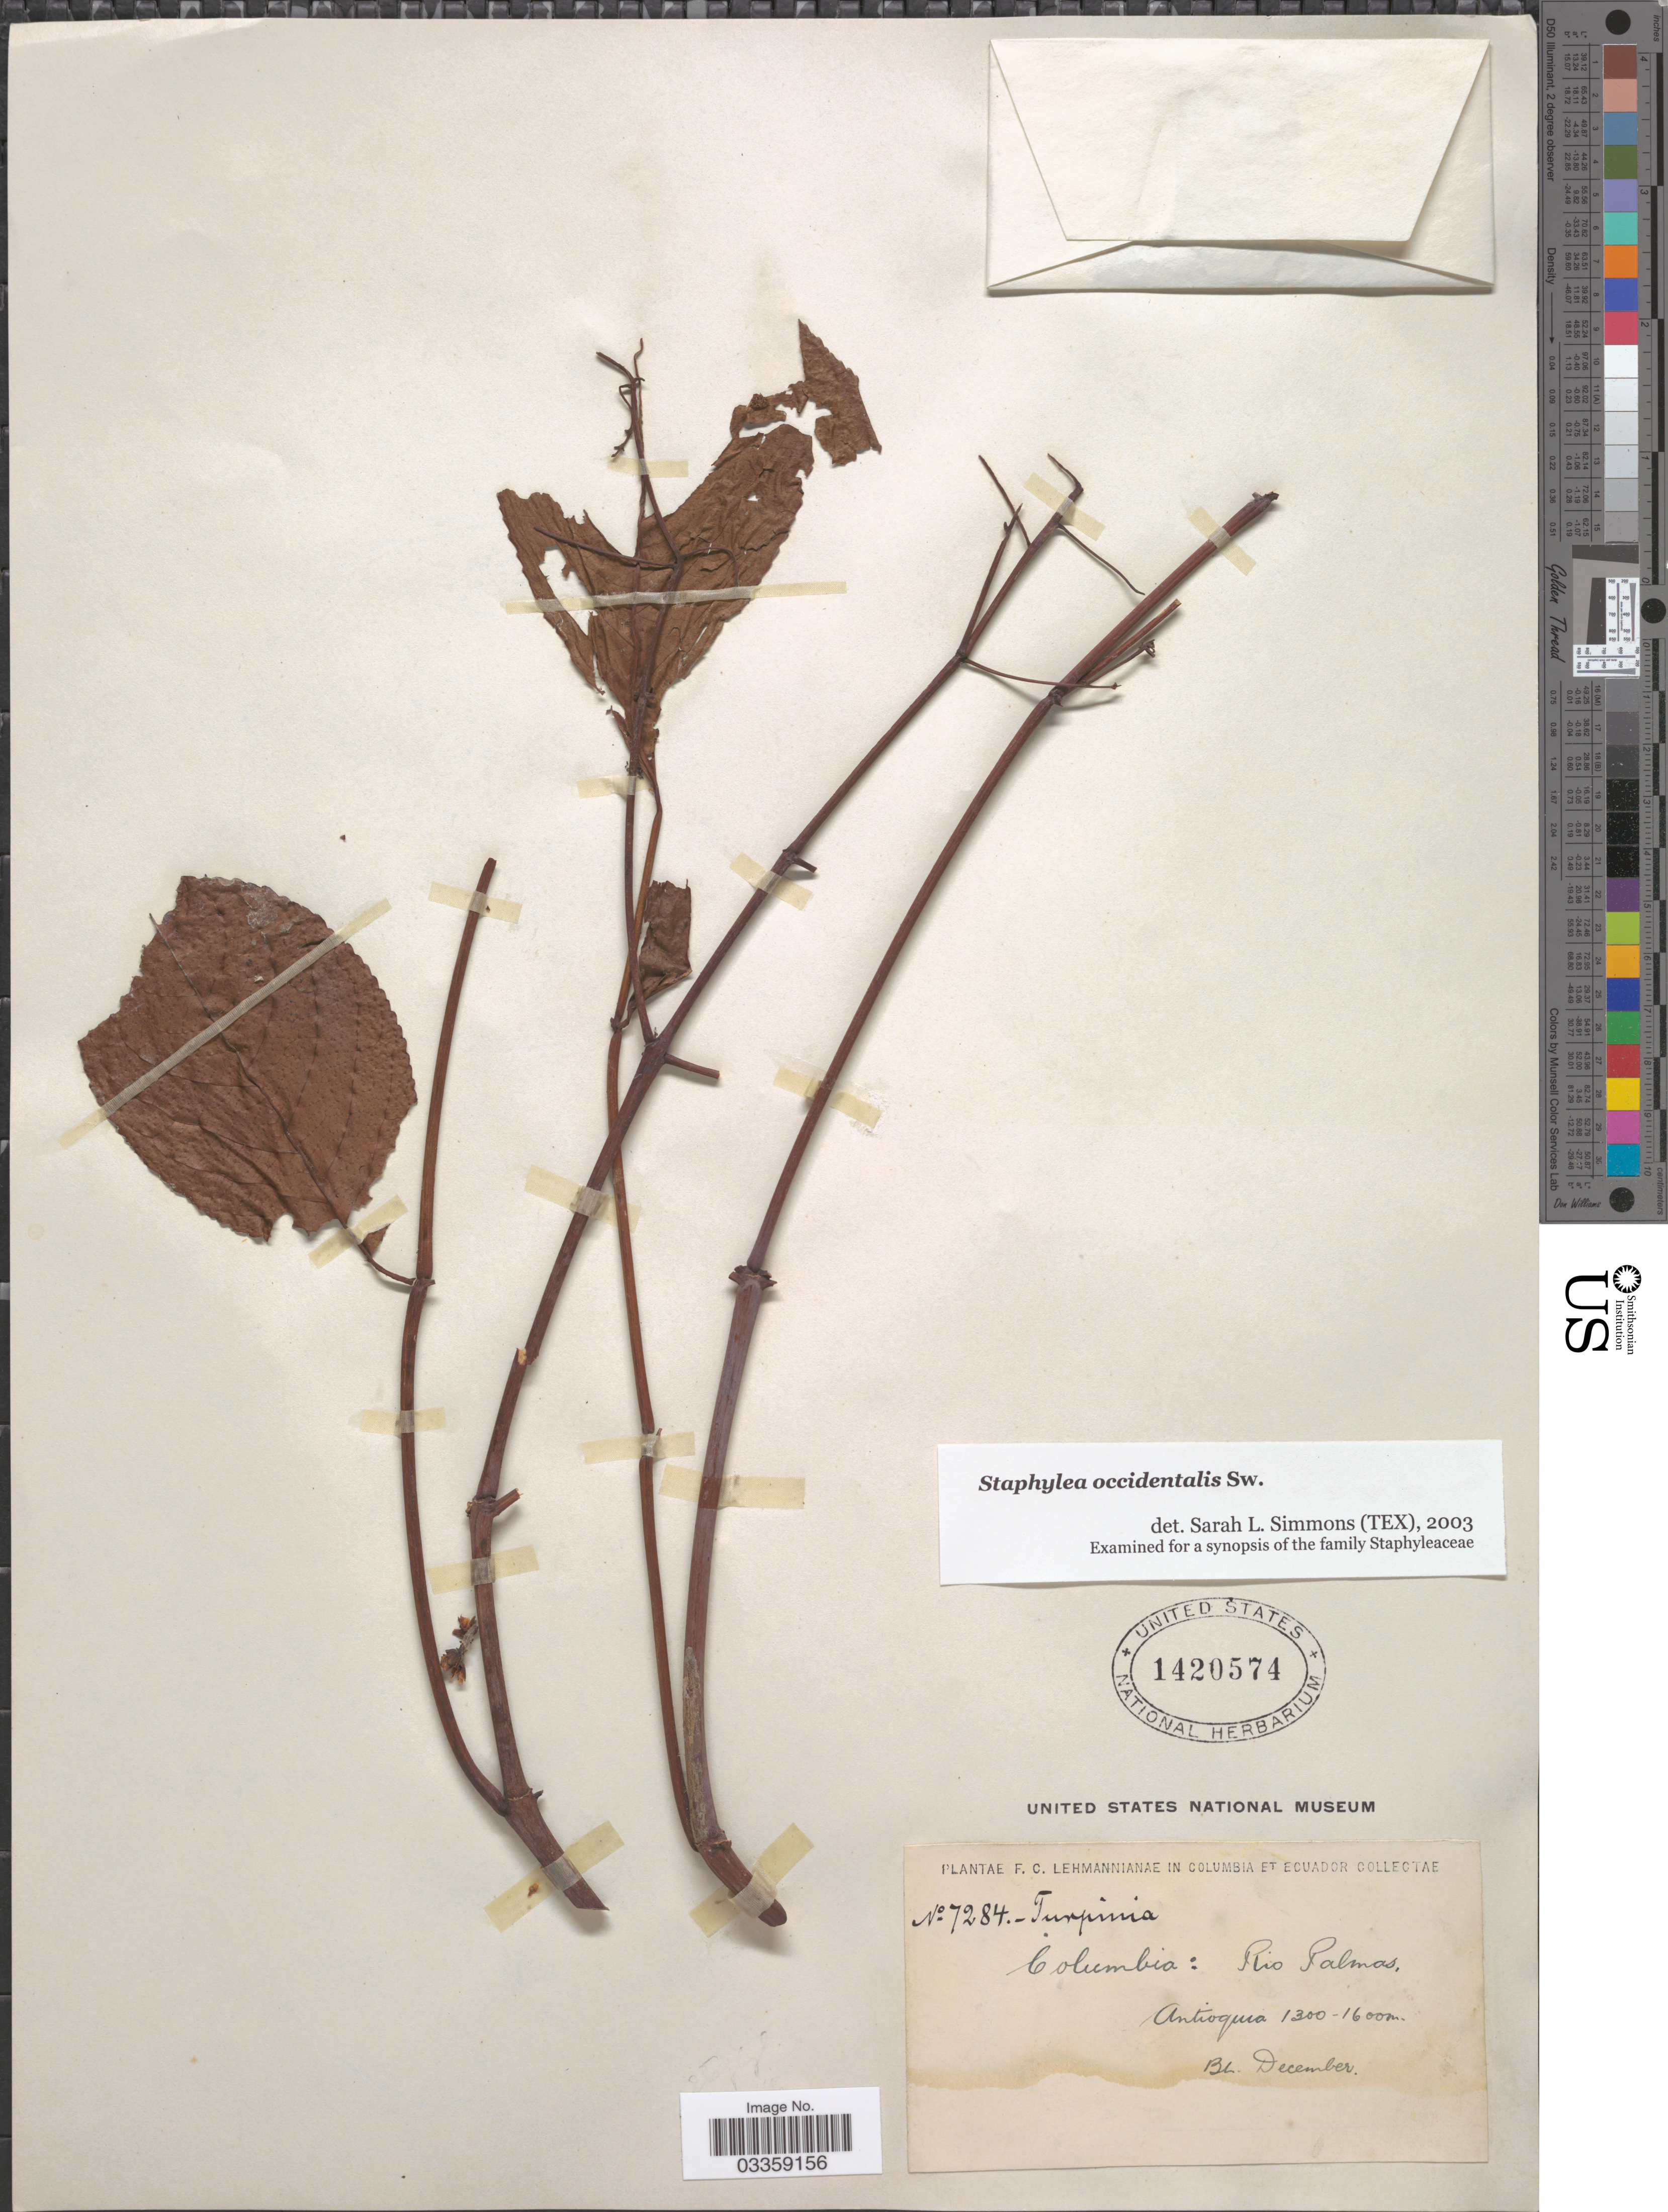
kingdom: Plantae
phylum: Tracheophyta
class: Magnoliopsida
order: Crossosomatales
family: Staphyleaceae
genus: Turpinia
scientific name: Turpinia occidentalis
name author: (Sw.) G. Don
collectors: F. C. Lehmann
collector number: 7284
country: Colombia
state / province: Antioquia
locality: Rio Palmas.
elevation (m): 1300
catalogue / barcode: US 1420574